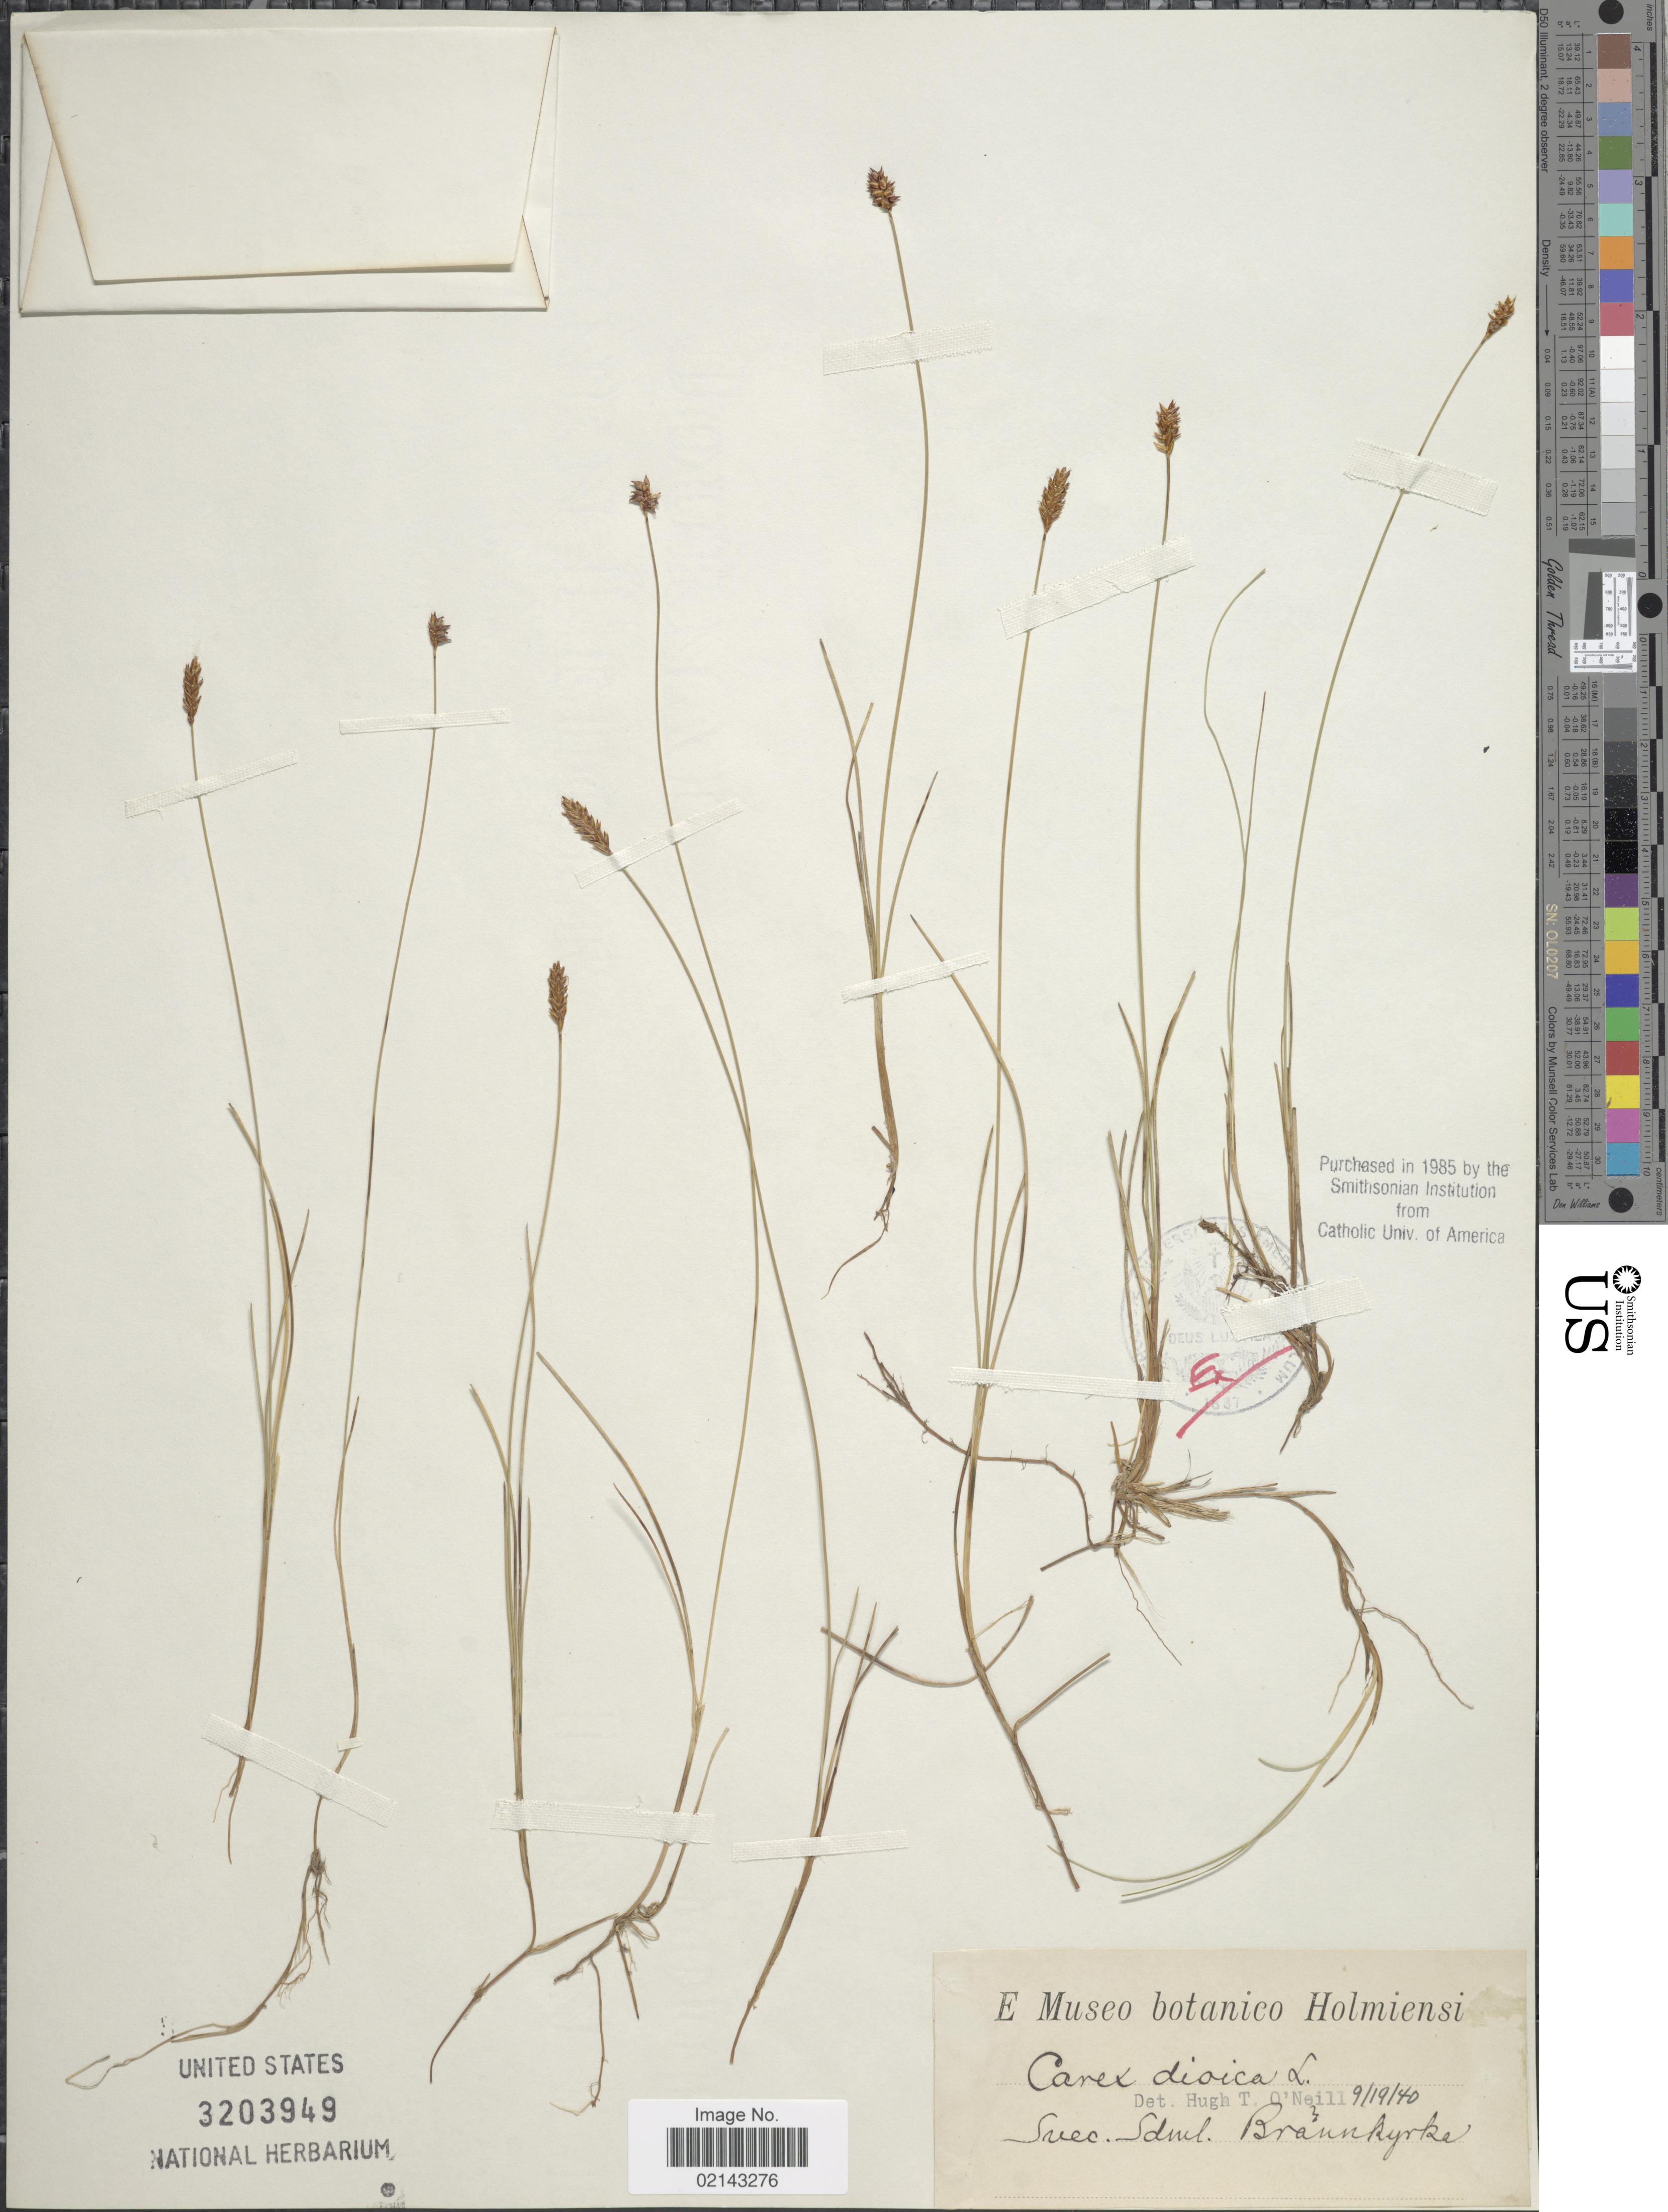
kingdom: Plantae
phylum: Tracheophyta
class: Liliopsida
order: Poales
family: Cyperaceae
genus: Carex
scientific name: Carex dioica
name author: L.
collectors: ex Museo botan. Holmiensi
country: Sweden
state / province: Sodermanland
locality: Sdml. Brännkyrka.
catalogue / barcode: US 3203949